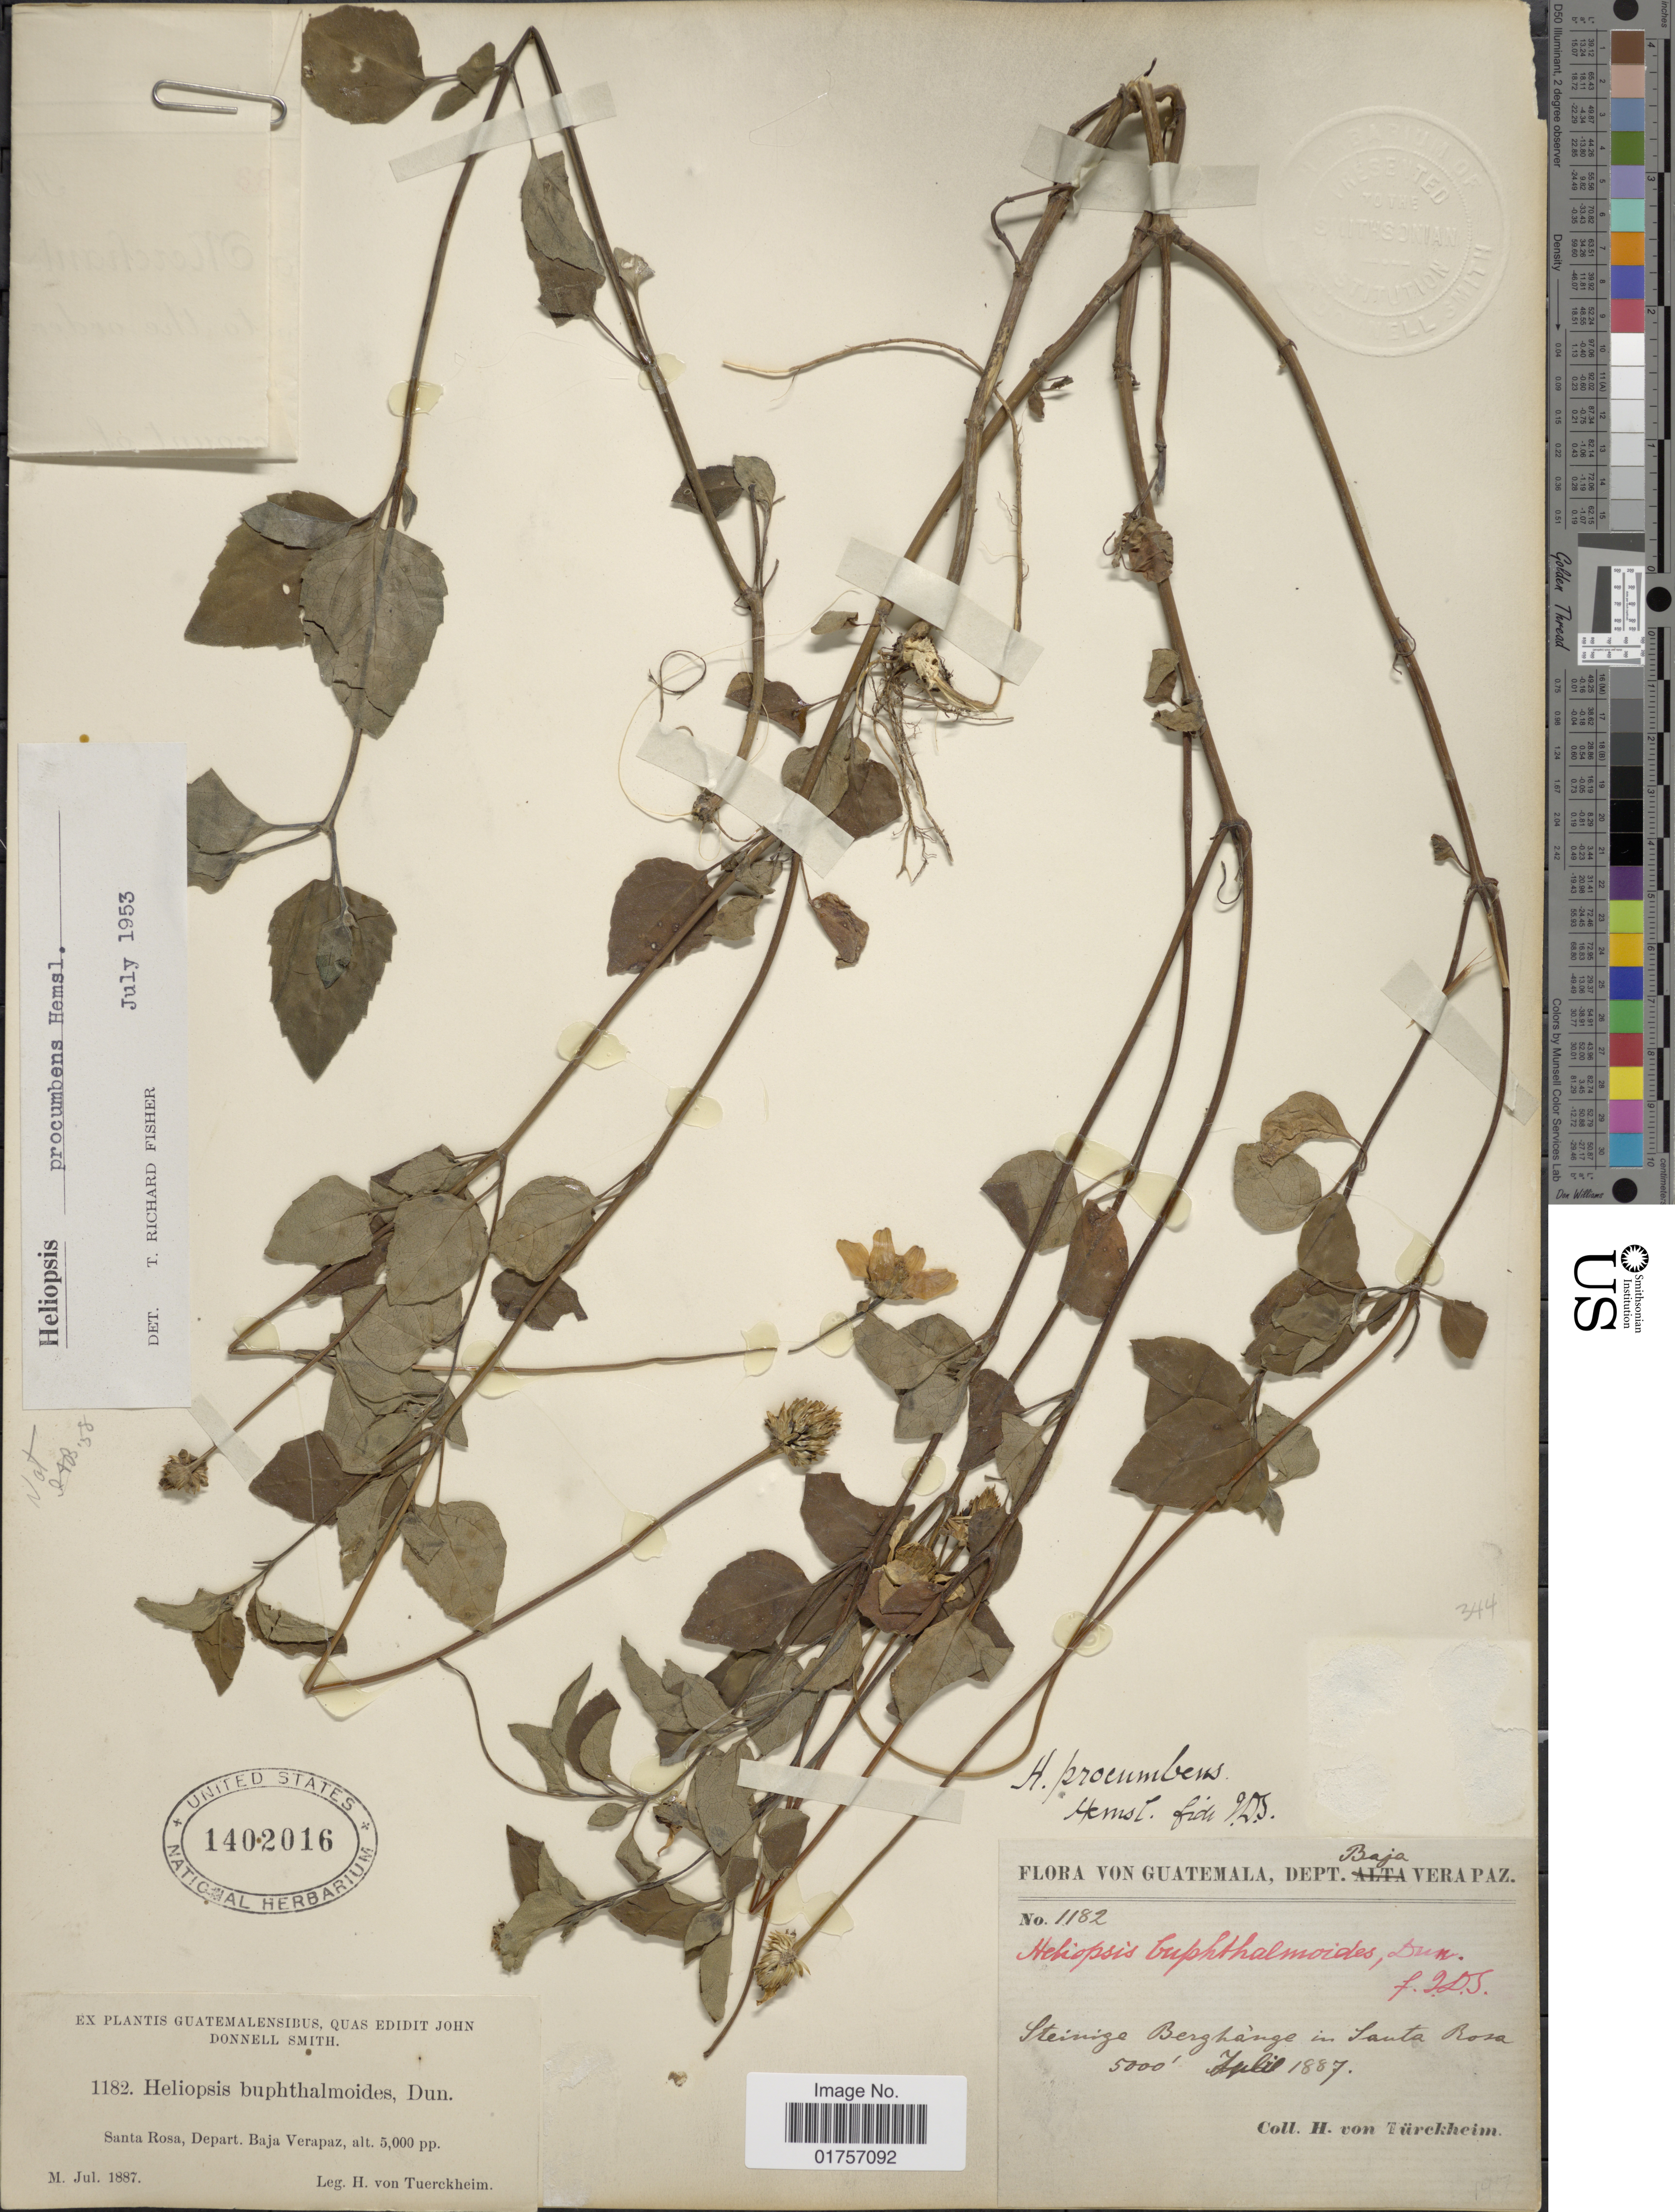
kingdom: Plantae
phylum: Tracheophyta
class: Magnoliopsida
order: Asterales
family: Asteraceae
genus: Heliopsis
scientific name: Heliopsis procumbens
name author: Hemsl.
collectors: H. von Tuerckheim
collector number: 1182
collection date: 1887-07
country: Guatemala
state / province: Baja Verapaz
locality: Santa Rosa.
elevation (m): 1524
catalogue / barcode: US 1402016